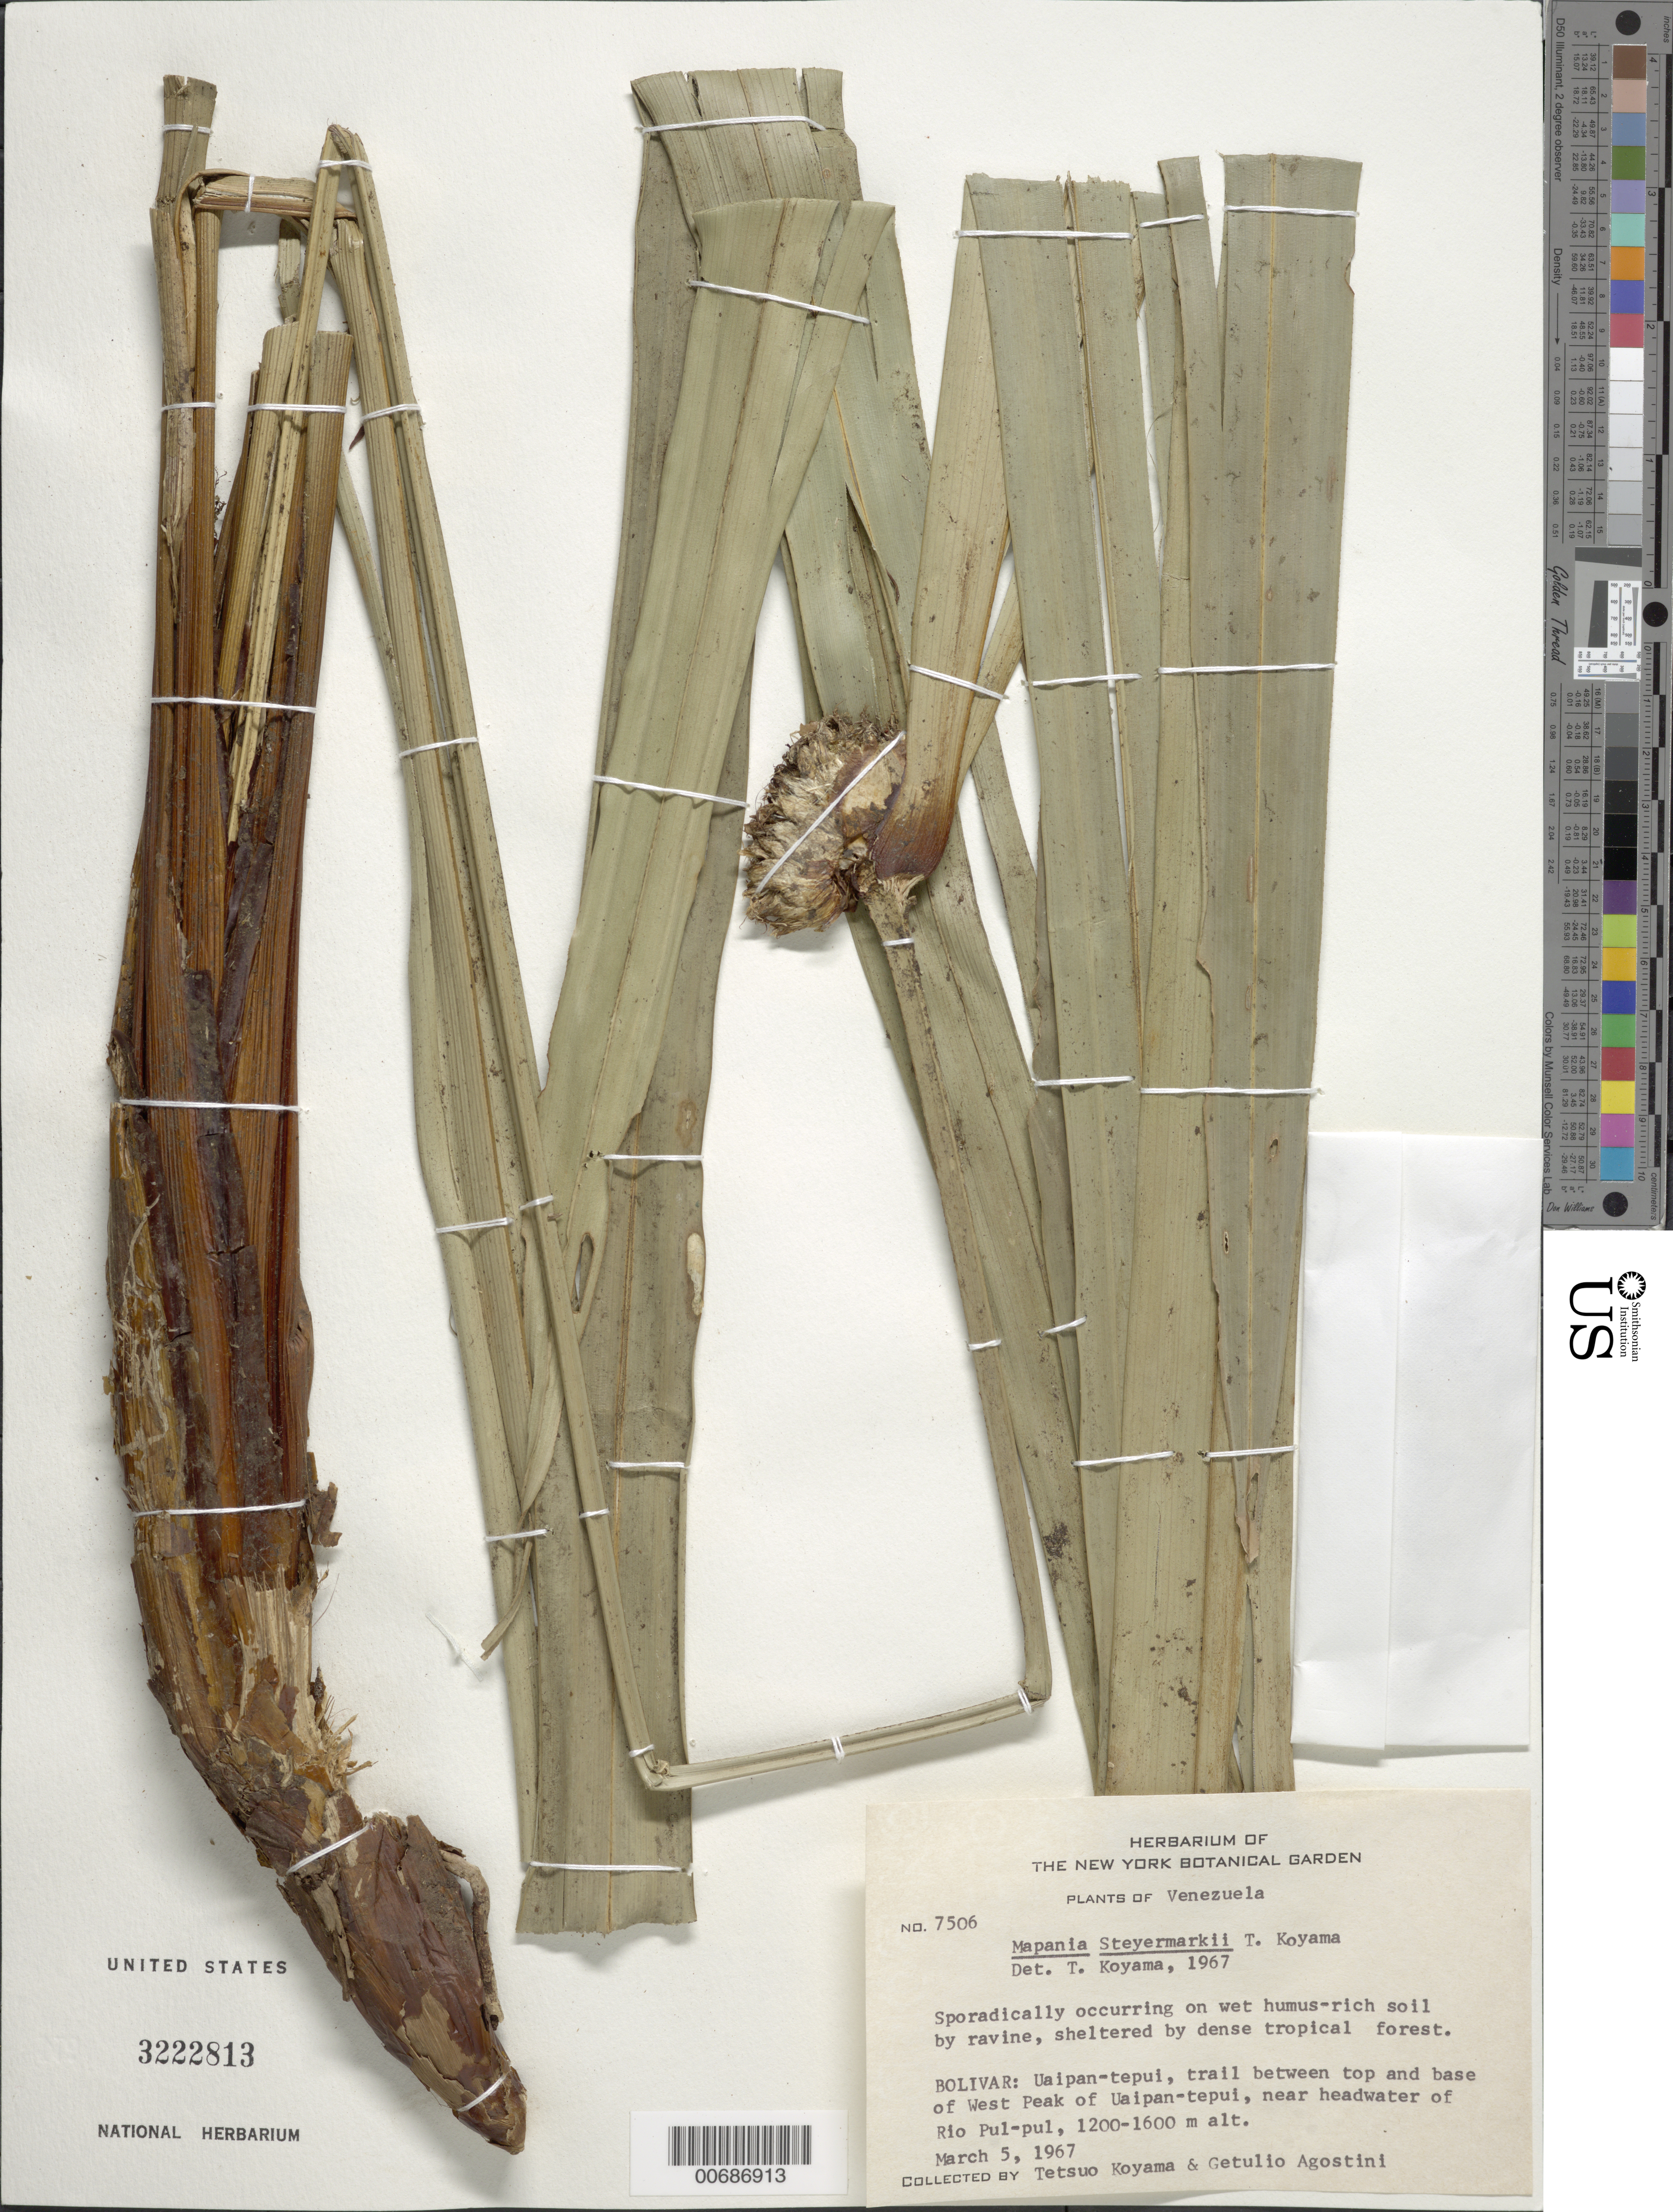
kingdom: Plantae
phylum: Tracheophyta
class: Liliopsida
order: Poales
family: Cyperaceae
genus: Mapania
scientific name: Mapania steyermarkii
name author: T. Koyama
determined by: Koyama, Tetsuo M.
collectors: T. Koyama & G. Agostini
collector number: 7506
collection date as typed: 5-Mar-67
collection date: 1967-03-05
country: Venezuela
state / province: Bolívar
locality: Uaipan-tepuí, trail between top & base of West Pk. of Uaipan-tepuí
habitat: Wet humus rich soil by ravine, sheltered by dense tropical forest;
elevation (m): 1200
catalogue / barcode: US 3222813